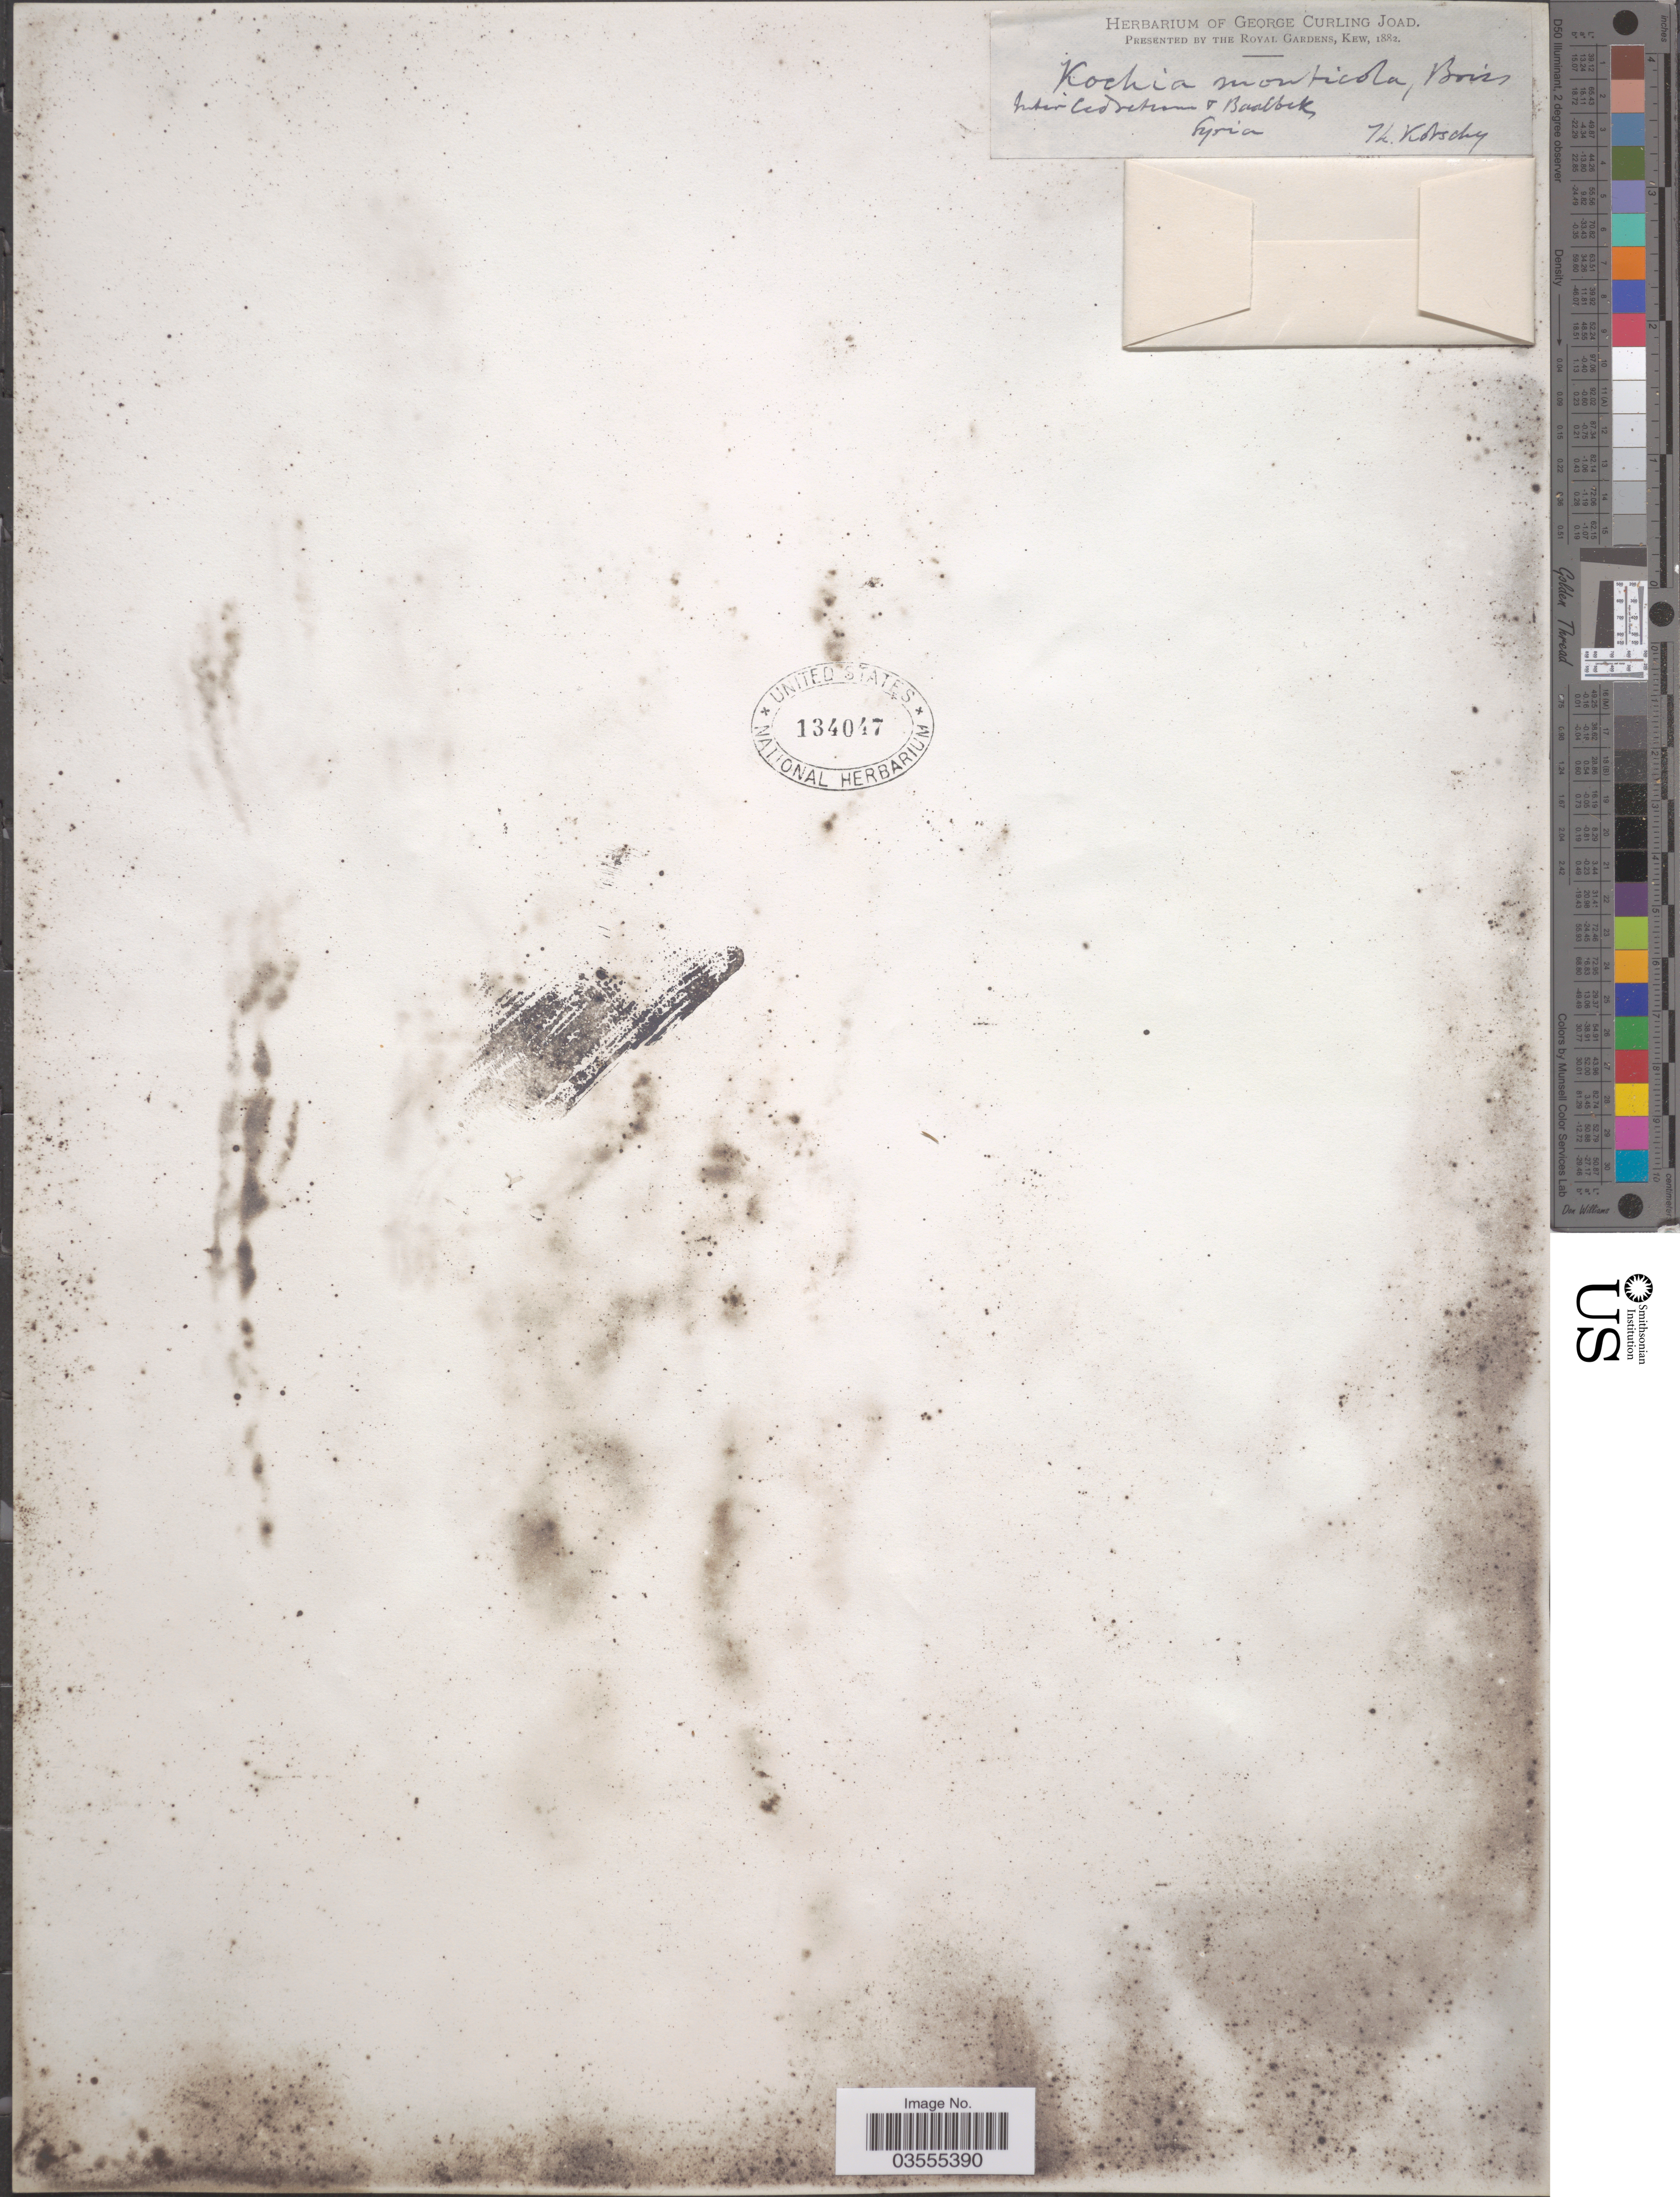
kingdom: Plantae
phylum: Tracheophyta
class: Magnoliopsida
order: Caryophyllales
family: Amaranthaceae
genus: Bassia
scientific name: Bassia monticola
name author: (Boiss.) Kuntze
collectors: K. G. Kotschy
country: Syria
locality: Inter Cedreteans [interpreted] & Baalbek.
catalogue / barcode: US 134047